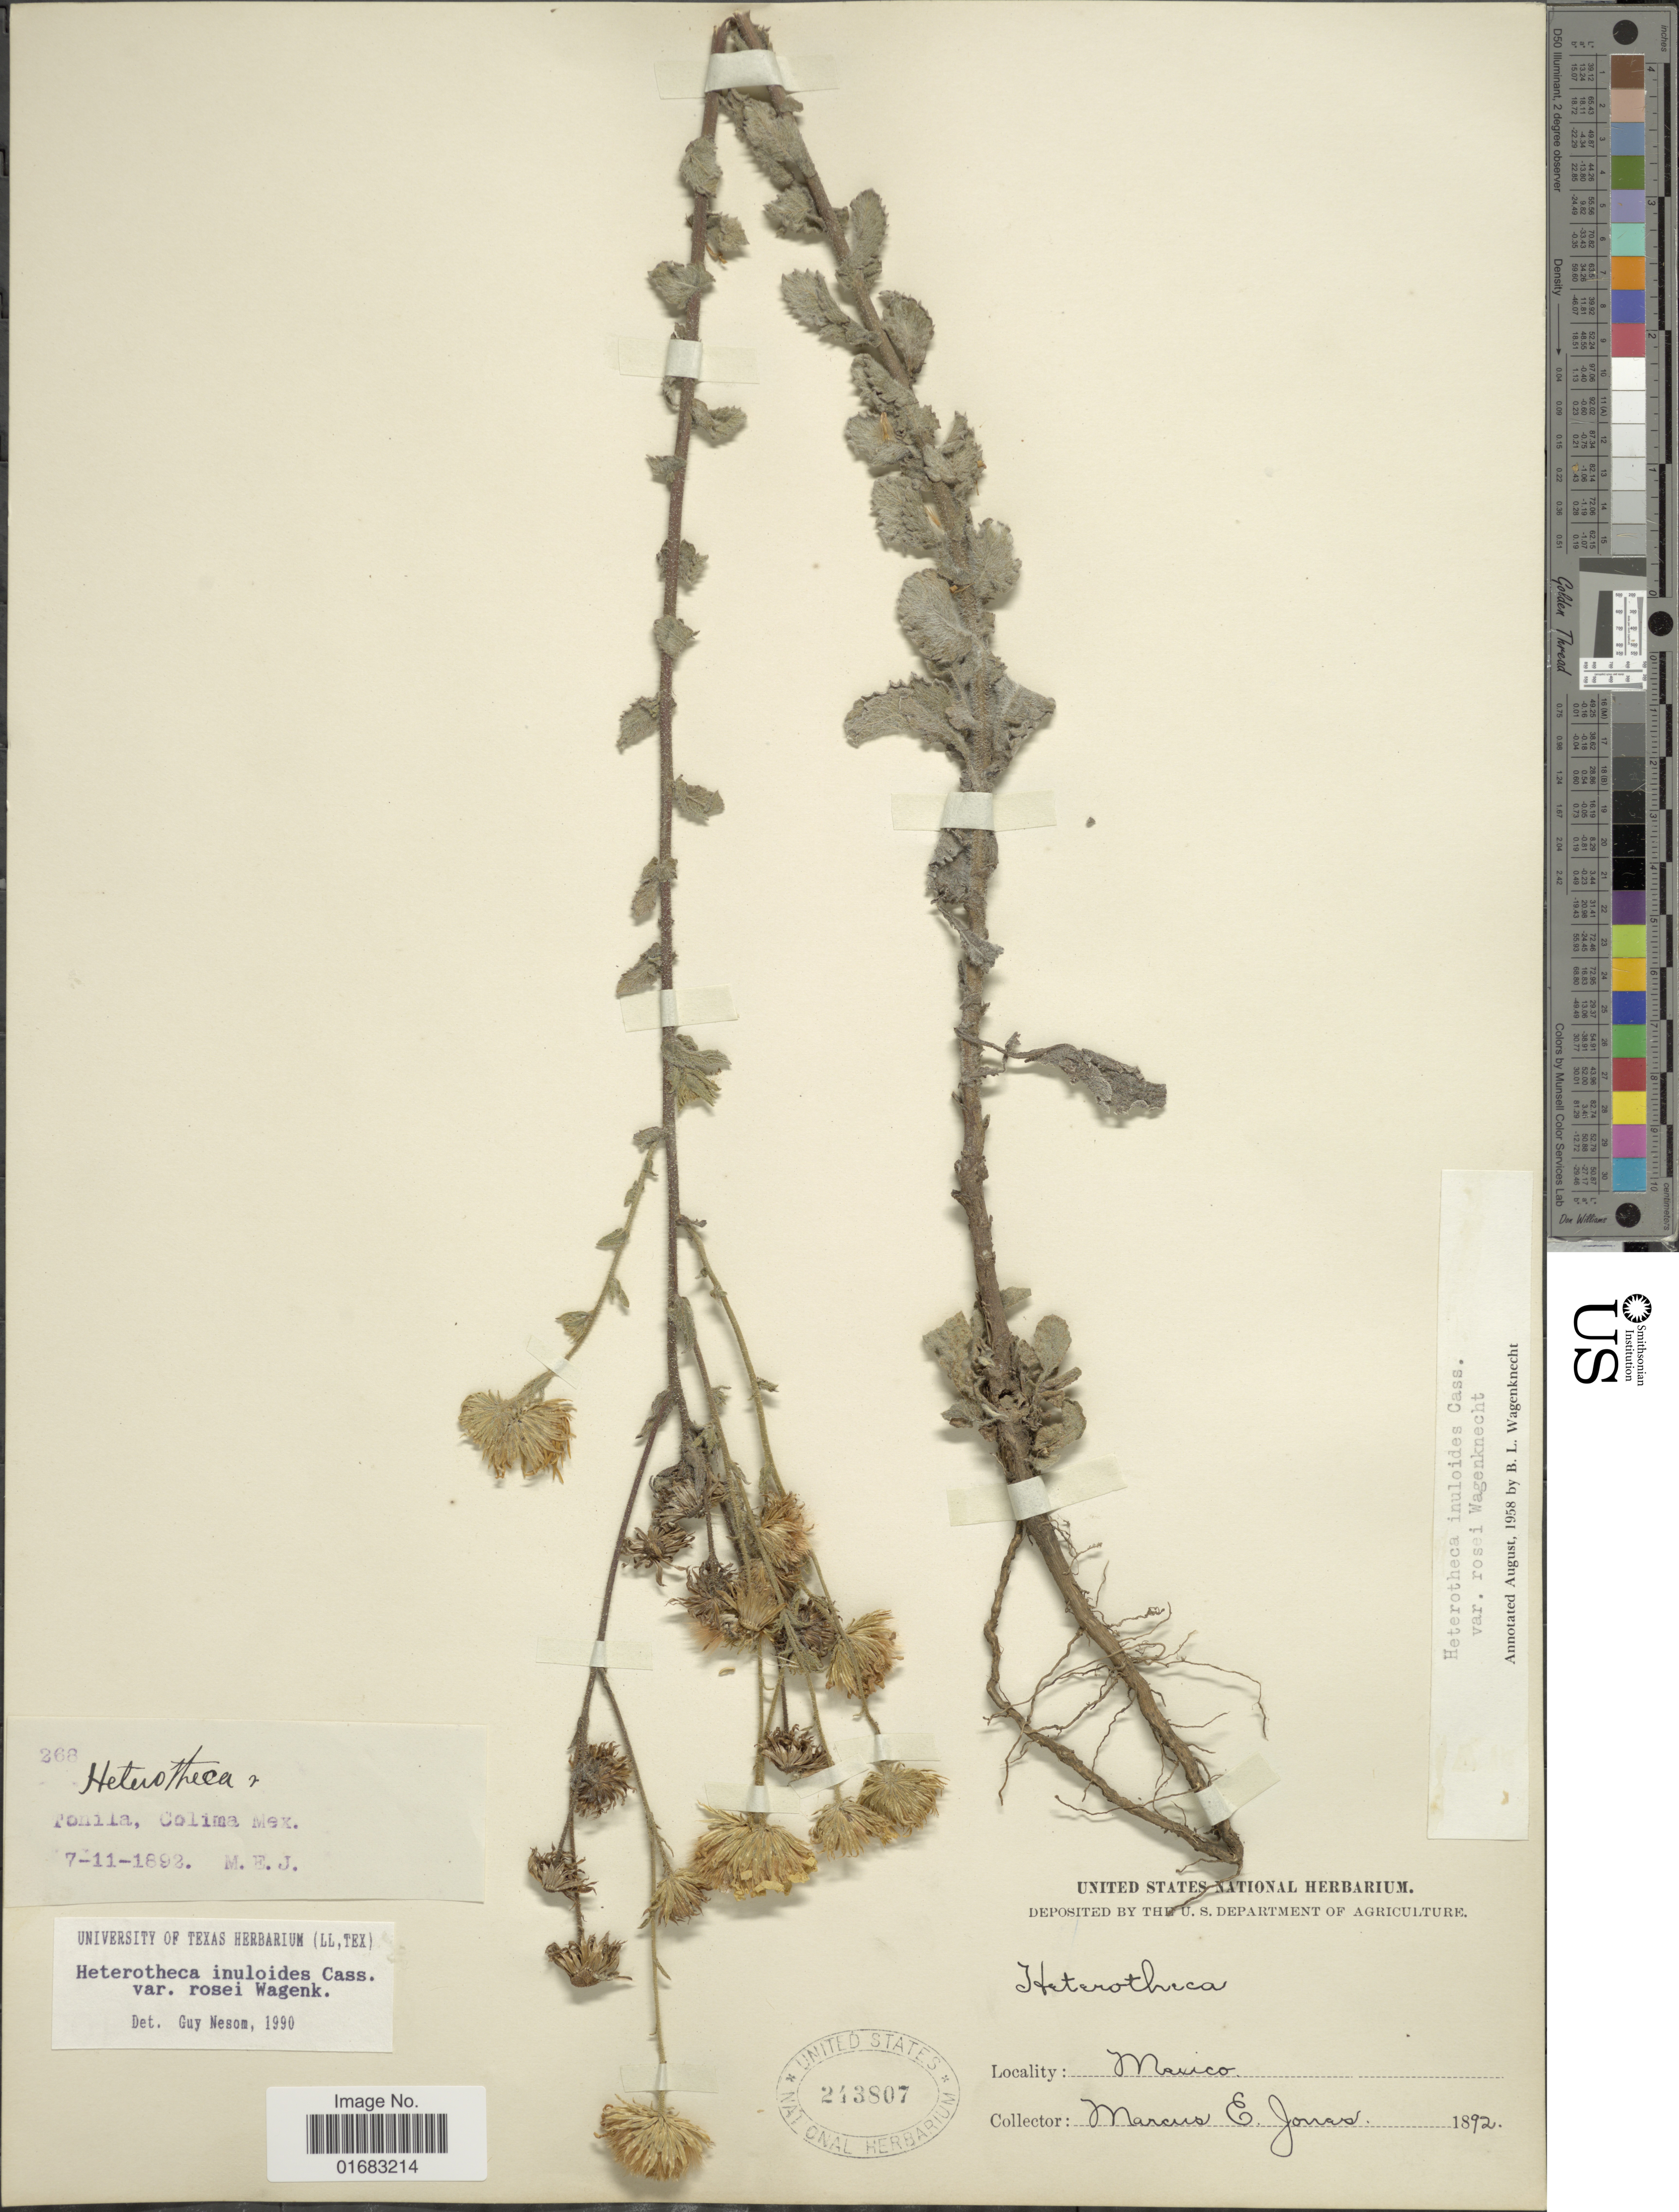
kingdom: Plantae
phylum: Tracheophyta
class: Magnoliopsida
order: Asterales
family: Asteraceae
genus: Heterotheca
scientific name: Heterotheca inuloides var. rosei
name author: B. Wagenkn.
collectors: M. Jonas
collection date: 1892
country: Mexico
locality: Mexico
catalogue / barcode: US 243807